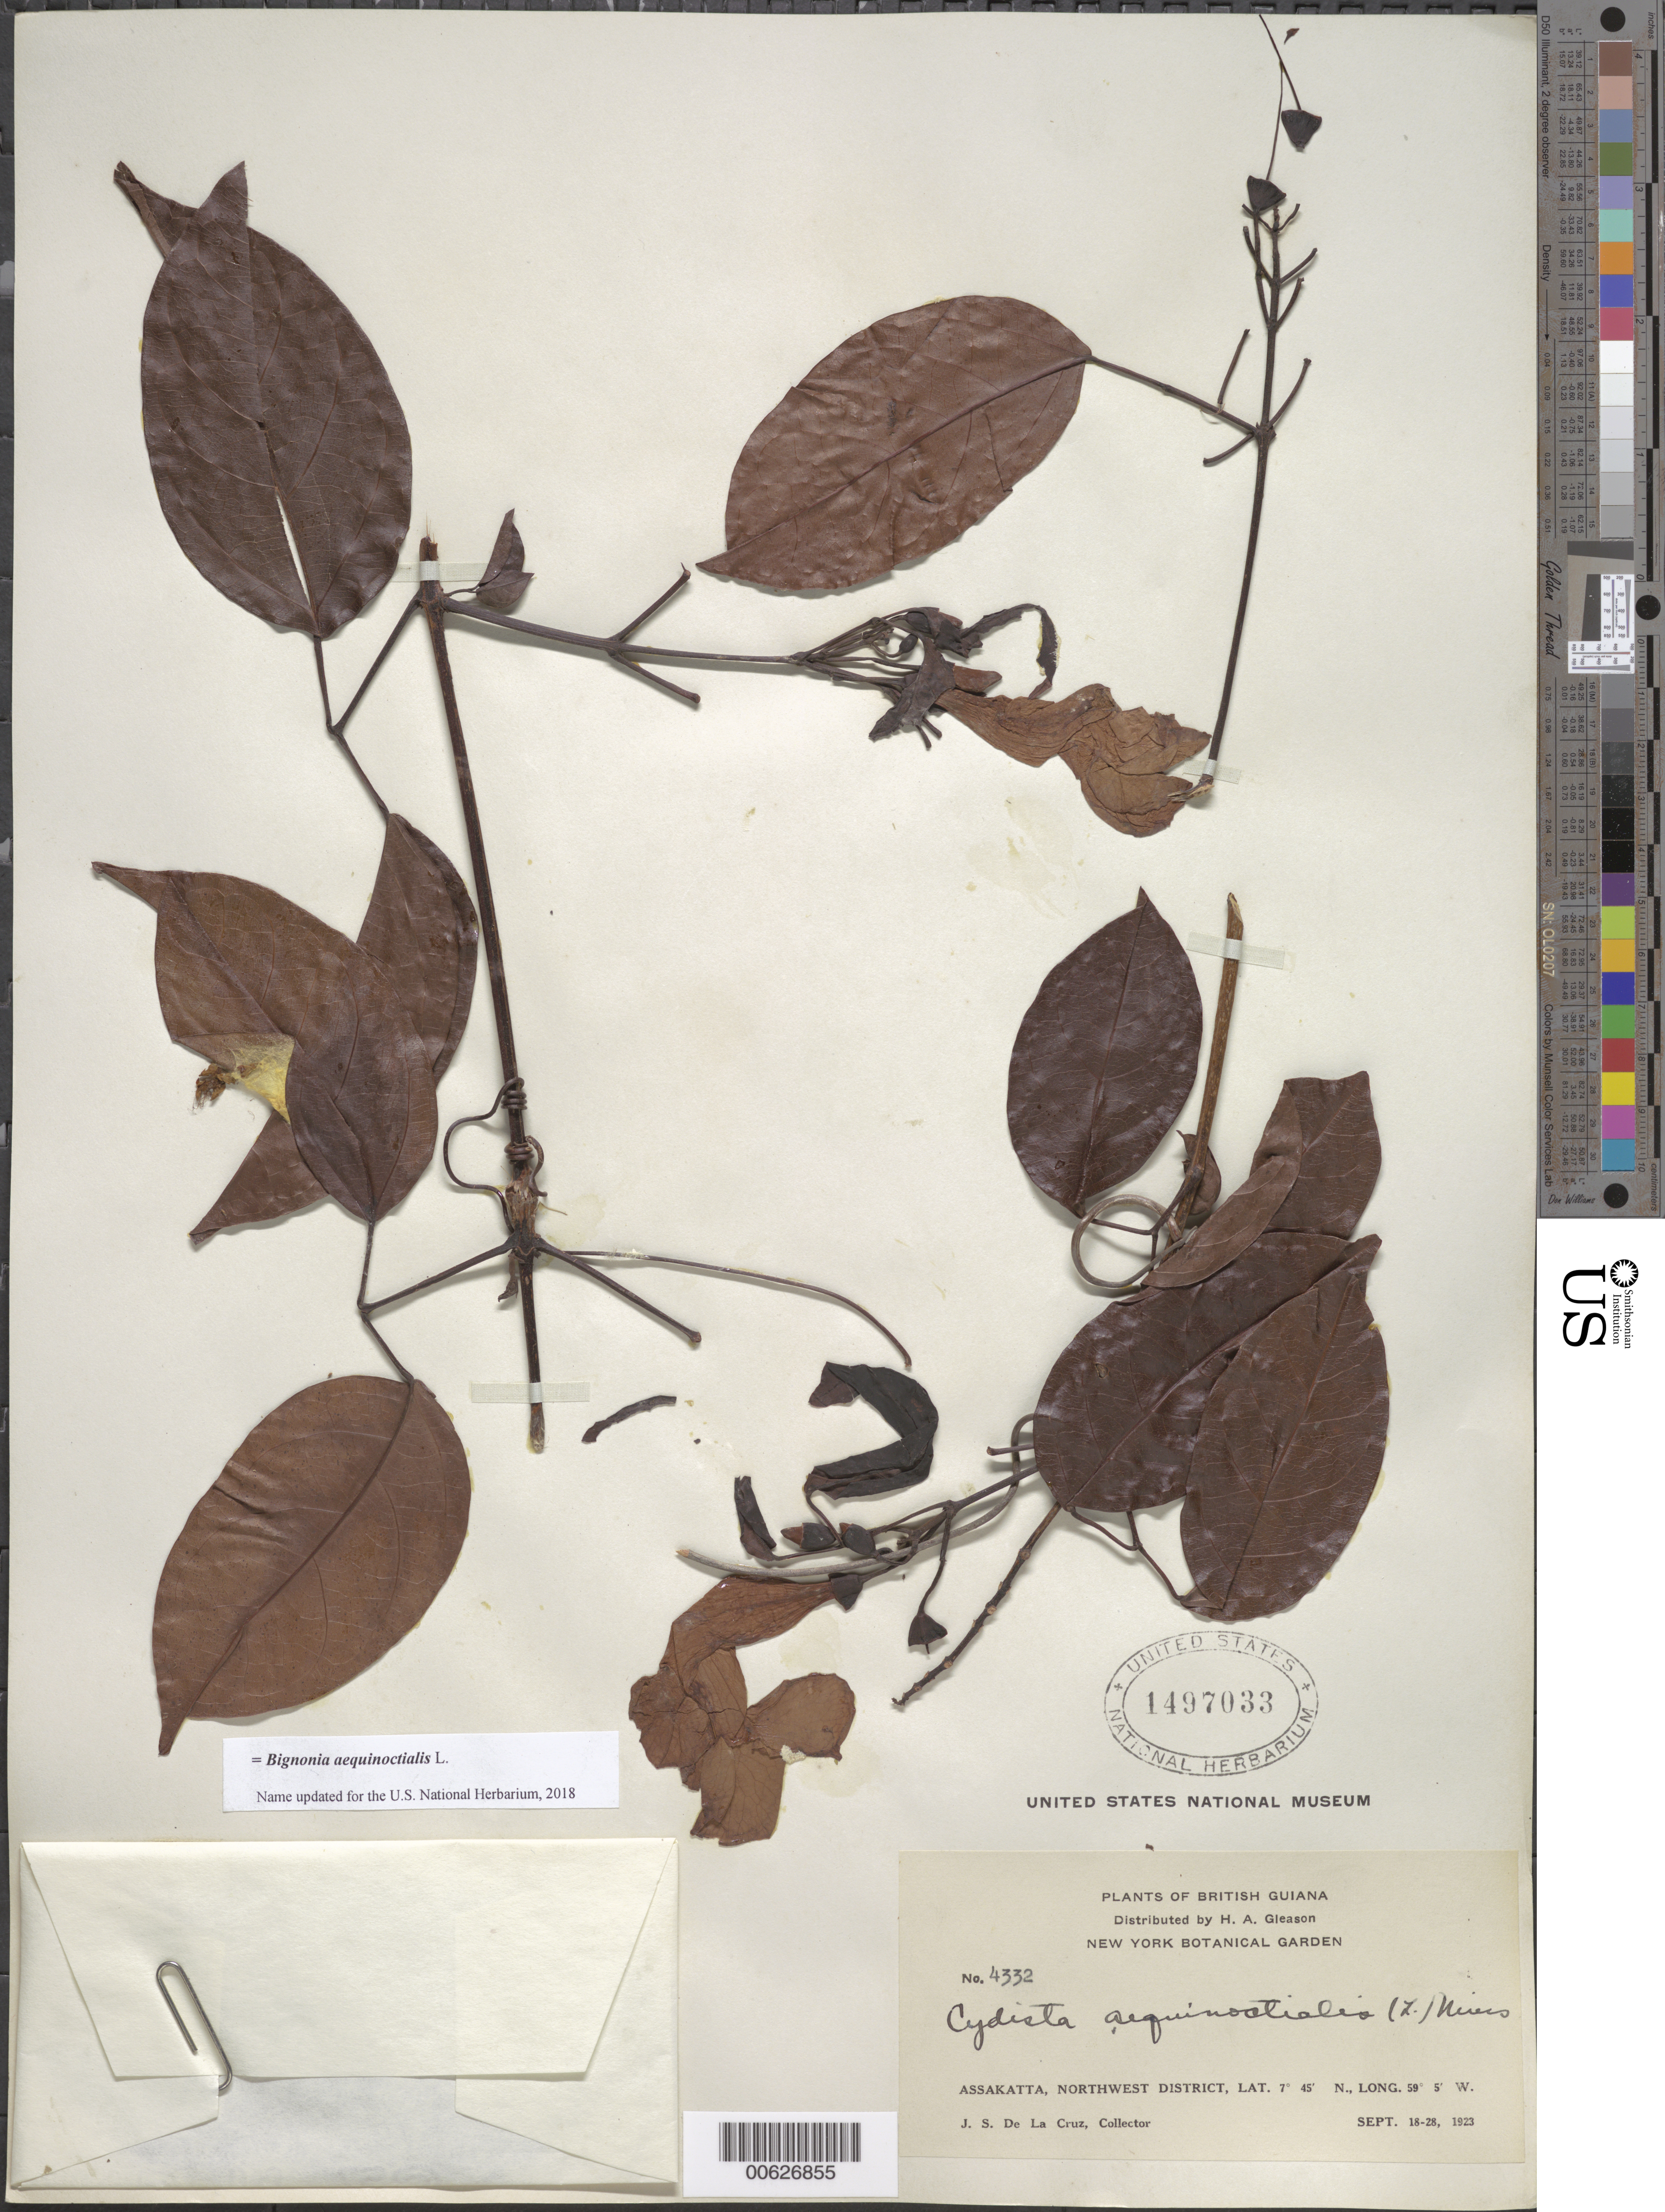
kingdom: Plantae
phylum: Tracheophyta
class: Magnoliopsida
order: Lamiales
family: Bignoniaceae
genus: Bignonia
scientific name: Bignonia aequinoctialis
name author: L.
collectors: J. S. de la Cruz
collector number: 4332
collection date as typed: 18-Sep-23 to 28-Sep-23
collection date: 1923-09-18/1923-09-28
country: Guyana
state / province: Barima-Waini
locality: Assakatta, NW District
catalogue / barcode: US 1497033